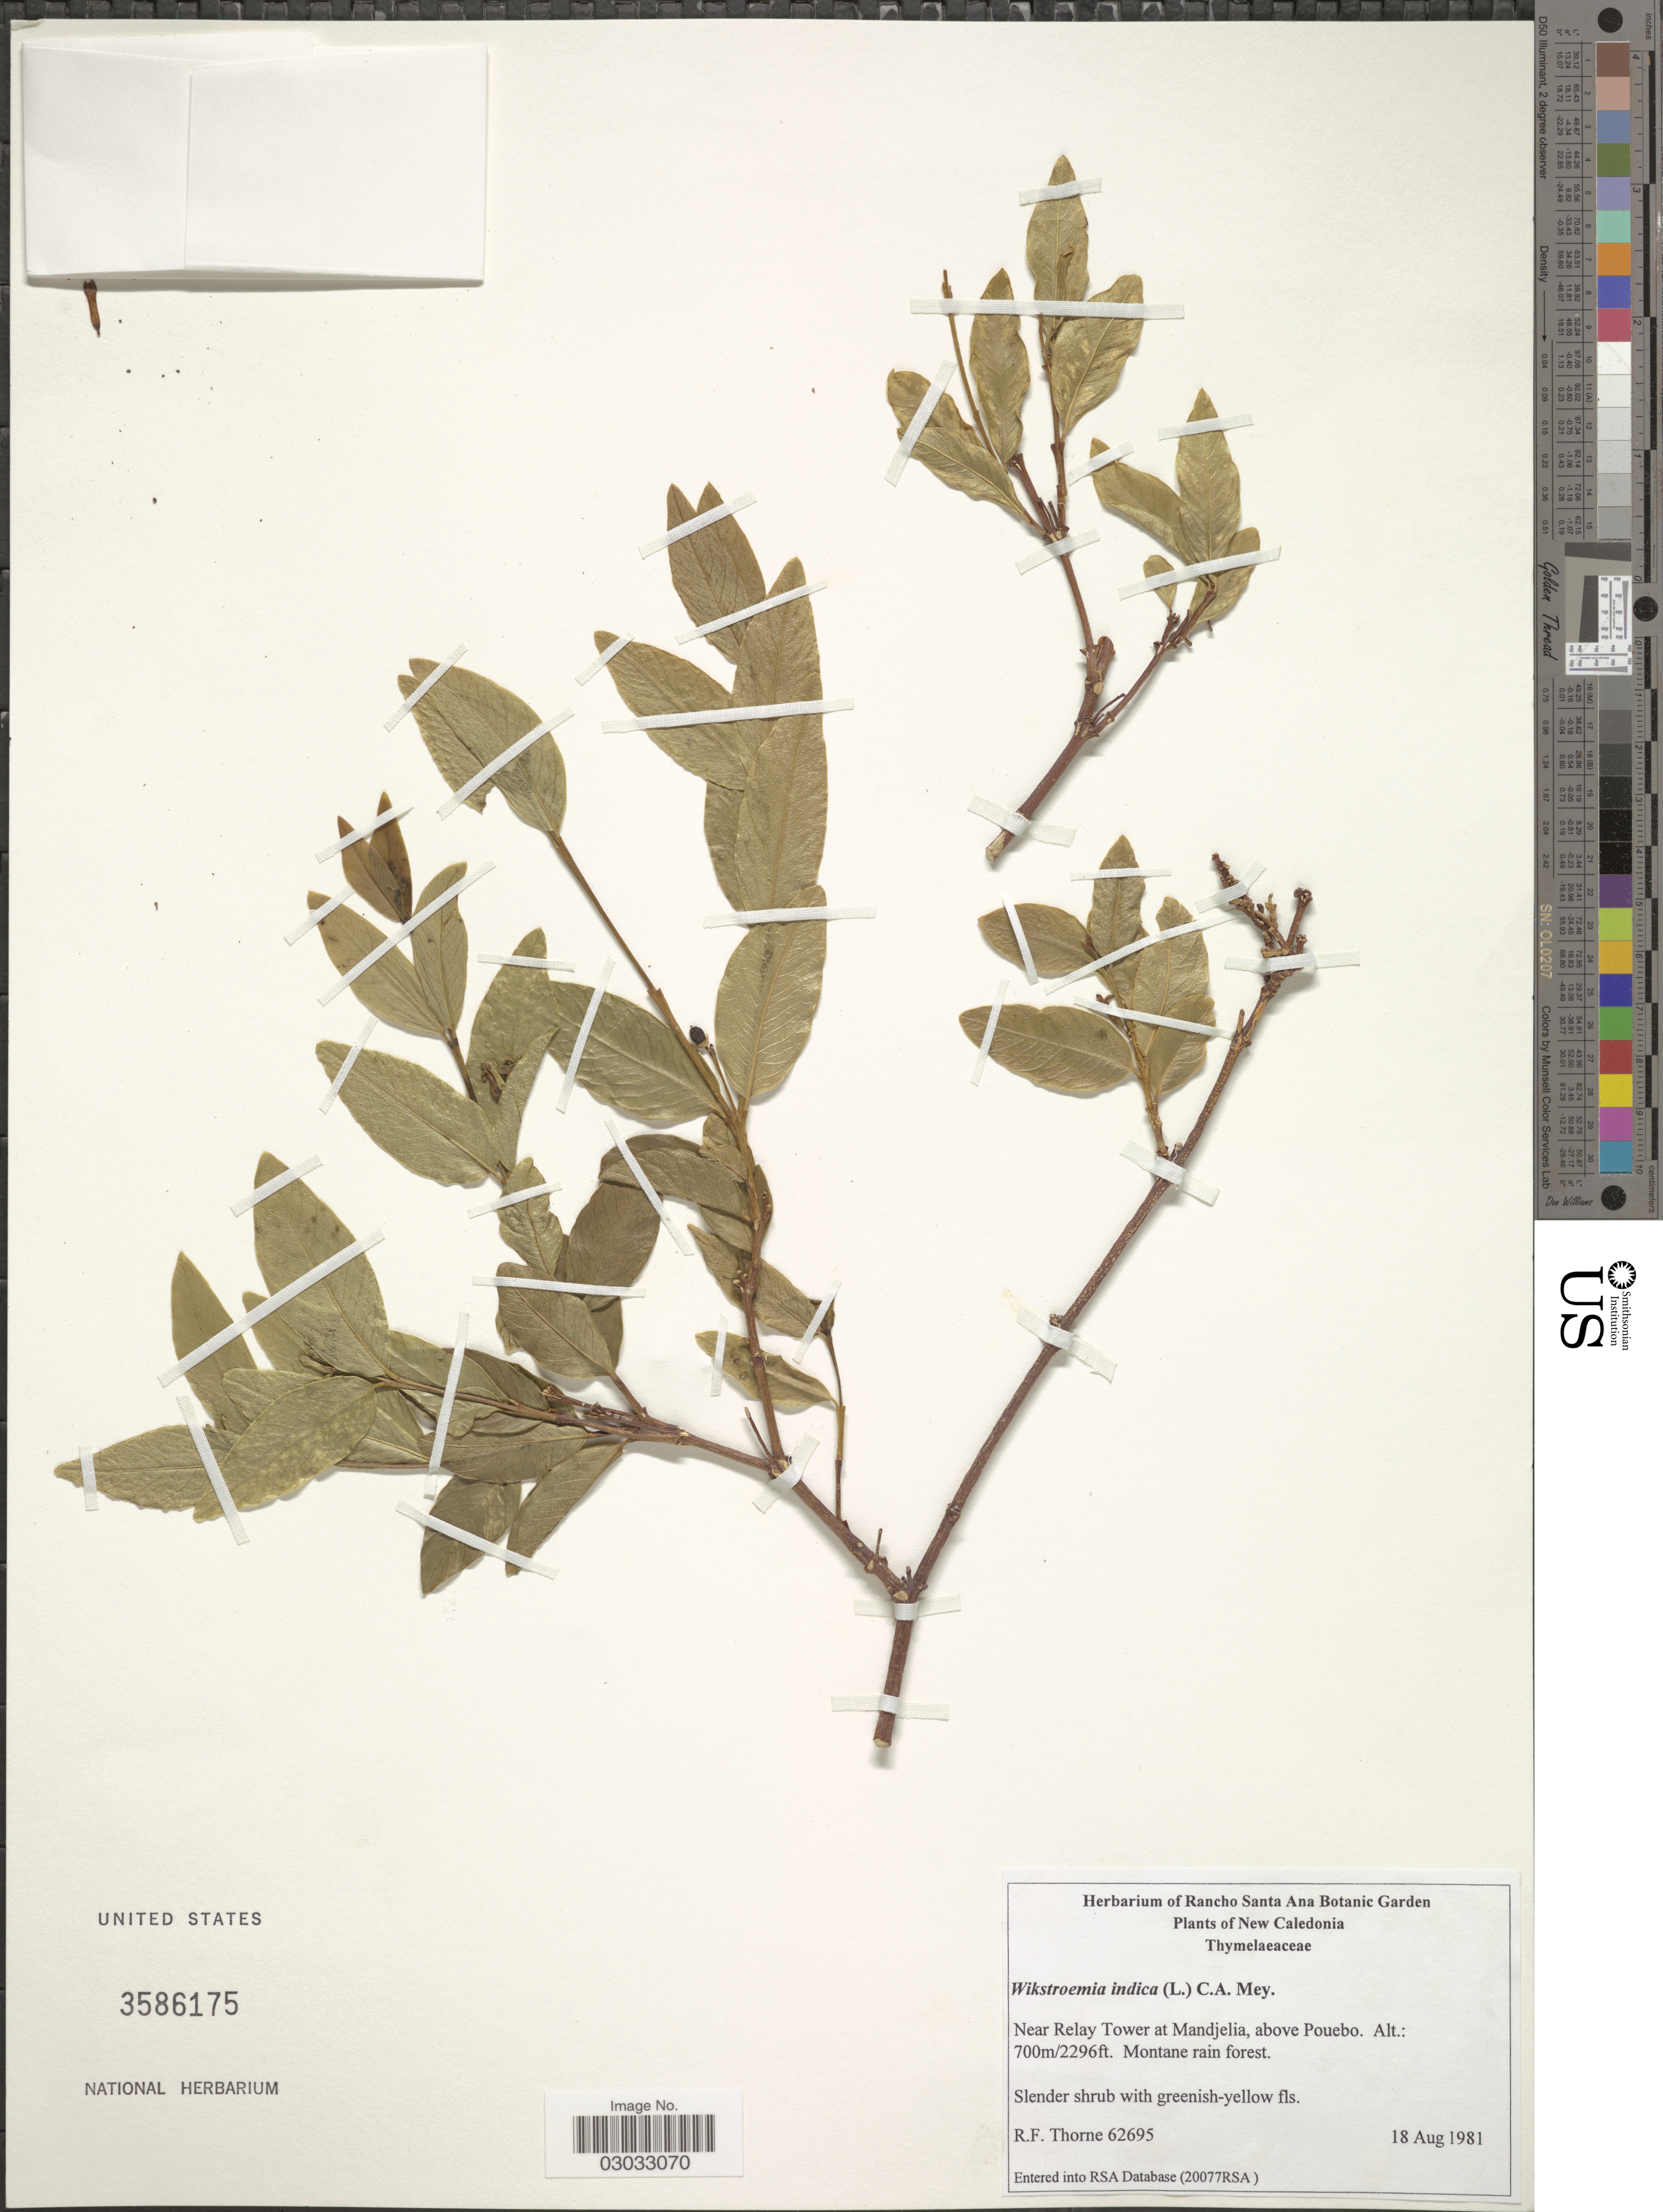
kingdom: Plantae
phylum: Tracheophyta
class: Magnoliopsida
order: Malvales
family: Thymelaeaceae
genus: Wikstroemia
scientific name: Wikstroemia indica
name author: (L.) C.A. Mey.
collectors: R. Thorne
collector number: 62695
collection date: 1981-08-18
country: New Caledonia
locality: Near Relay Tower at Mandjelia, above Pouebo.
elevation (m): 700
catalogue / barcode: US 3586175